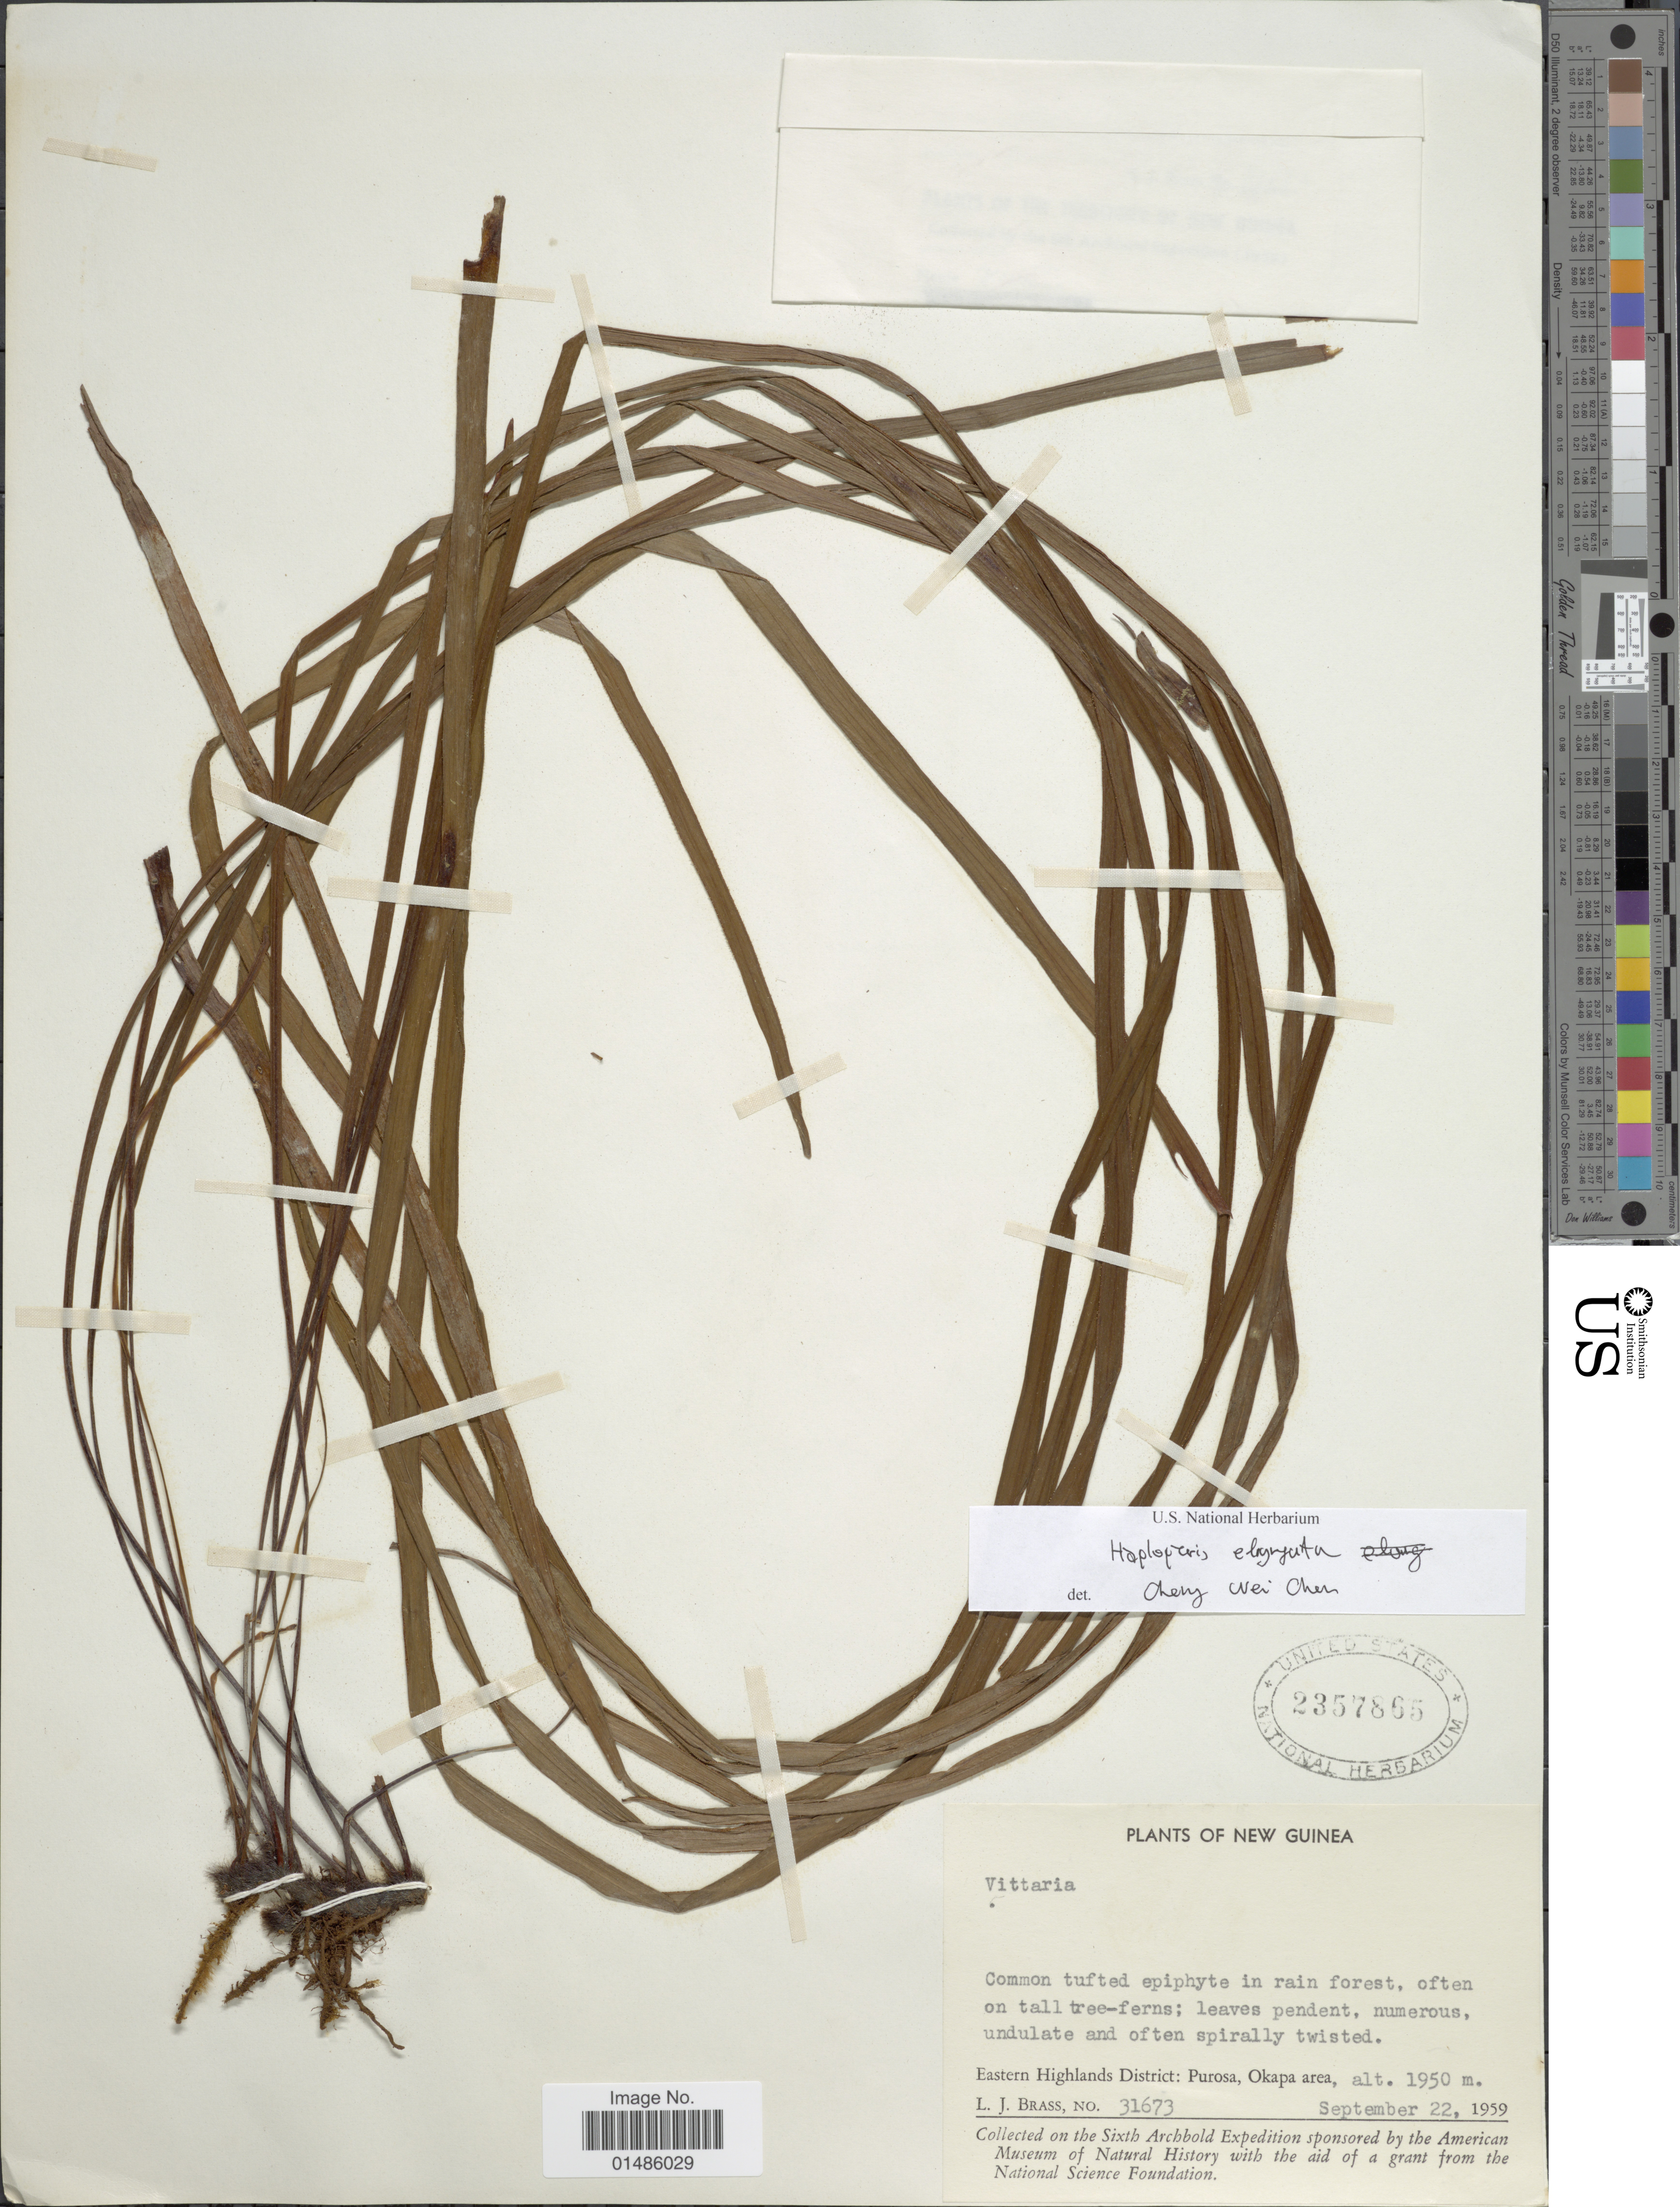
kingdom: Plantae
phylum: Tracheophyta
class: Polypodiopsida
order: Polypodiales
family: Pteridaceae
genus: Haplopteris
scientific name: Haplopteris elongata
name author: (Sw.) Crane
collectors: L. J. Brass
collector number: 31673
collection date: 1959-09-22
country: Papua New Guinea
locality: New Guinea. Eastern Highlands District: Purosa, Okapa area.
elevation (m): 1950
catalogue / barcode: US 2357865